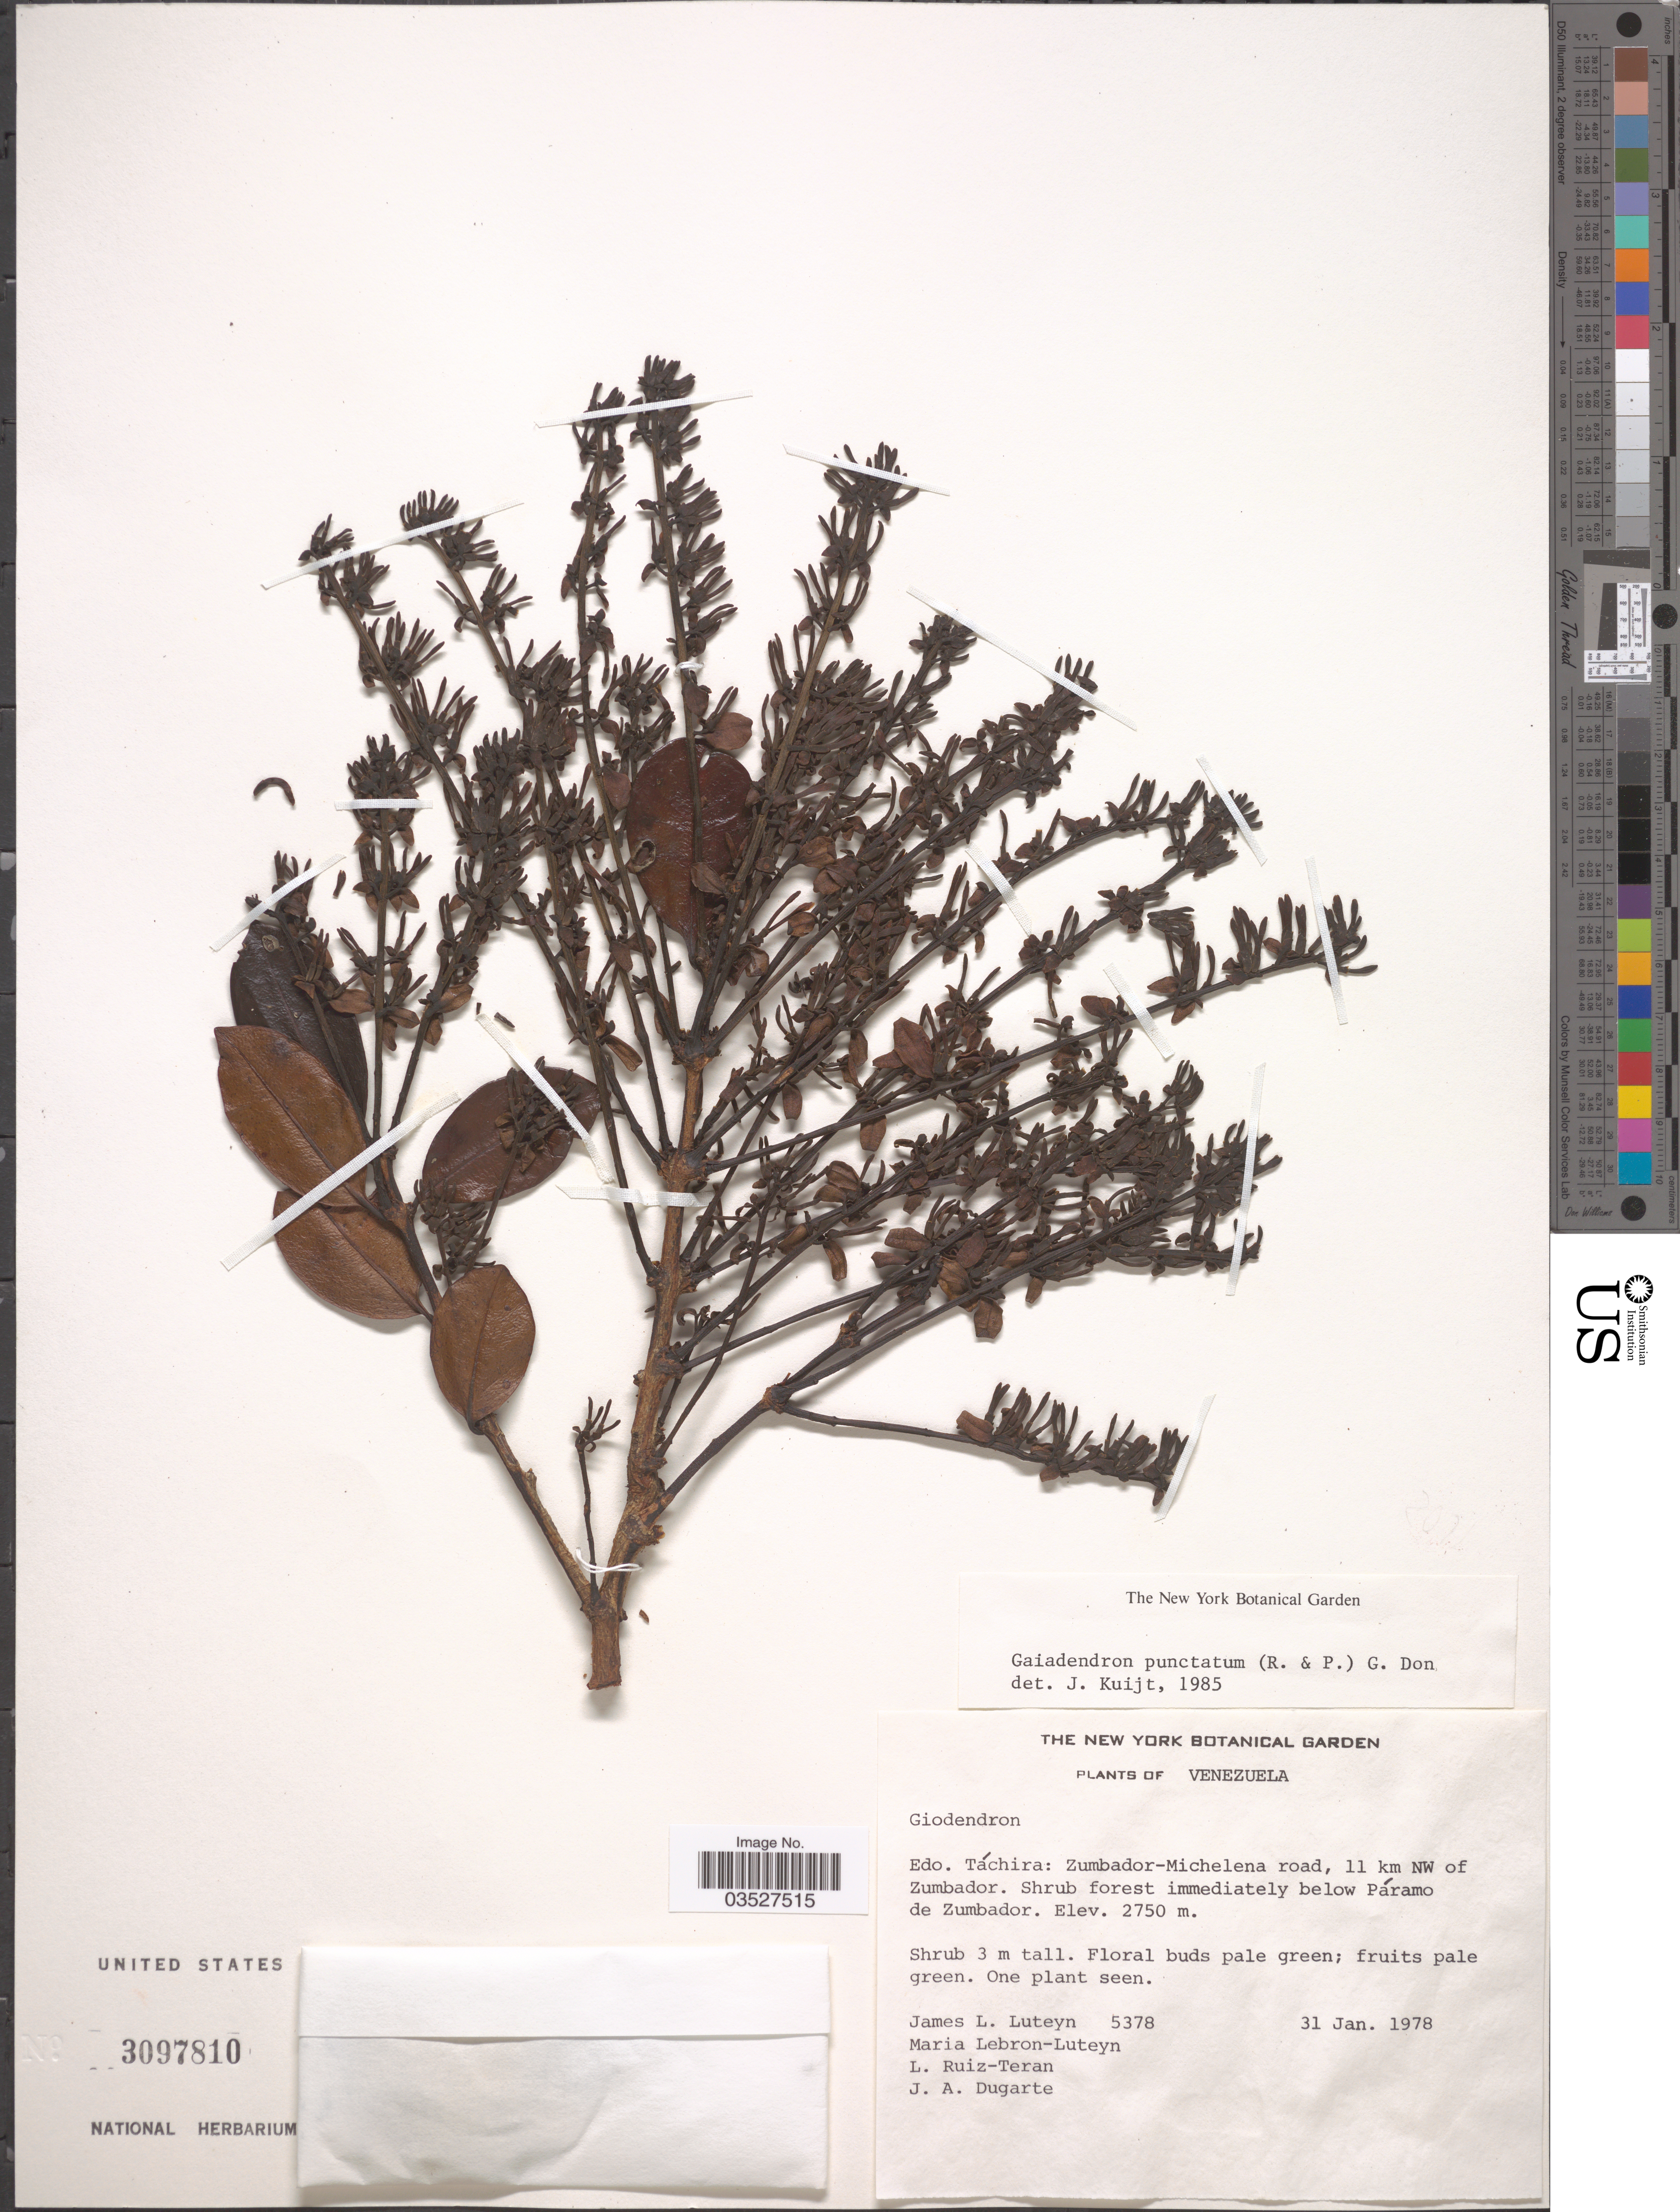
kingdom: Plantae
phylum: Tracheophyta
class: Magnoliopsida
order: Santalales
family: Loranthaceae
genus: Gaiadendron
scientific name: Gaiadendron punctatum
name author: (Ruiz & Pav.) G. Don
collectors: J. Luteyn, M. L. Lebrón-Luteyn, L. E. Ruíz-Terán & J. Dugarte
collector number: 5378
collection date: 1978-01-31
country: Venezuela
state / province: Tachira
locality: Zumbador-Michelena road, 11 km NW of Zumbador. Shrub forest immediately below Páramo de Zumbador.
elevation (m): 2750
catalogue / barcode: US 3097810